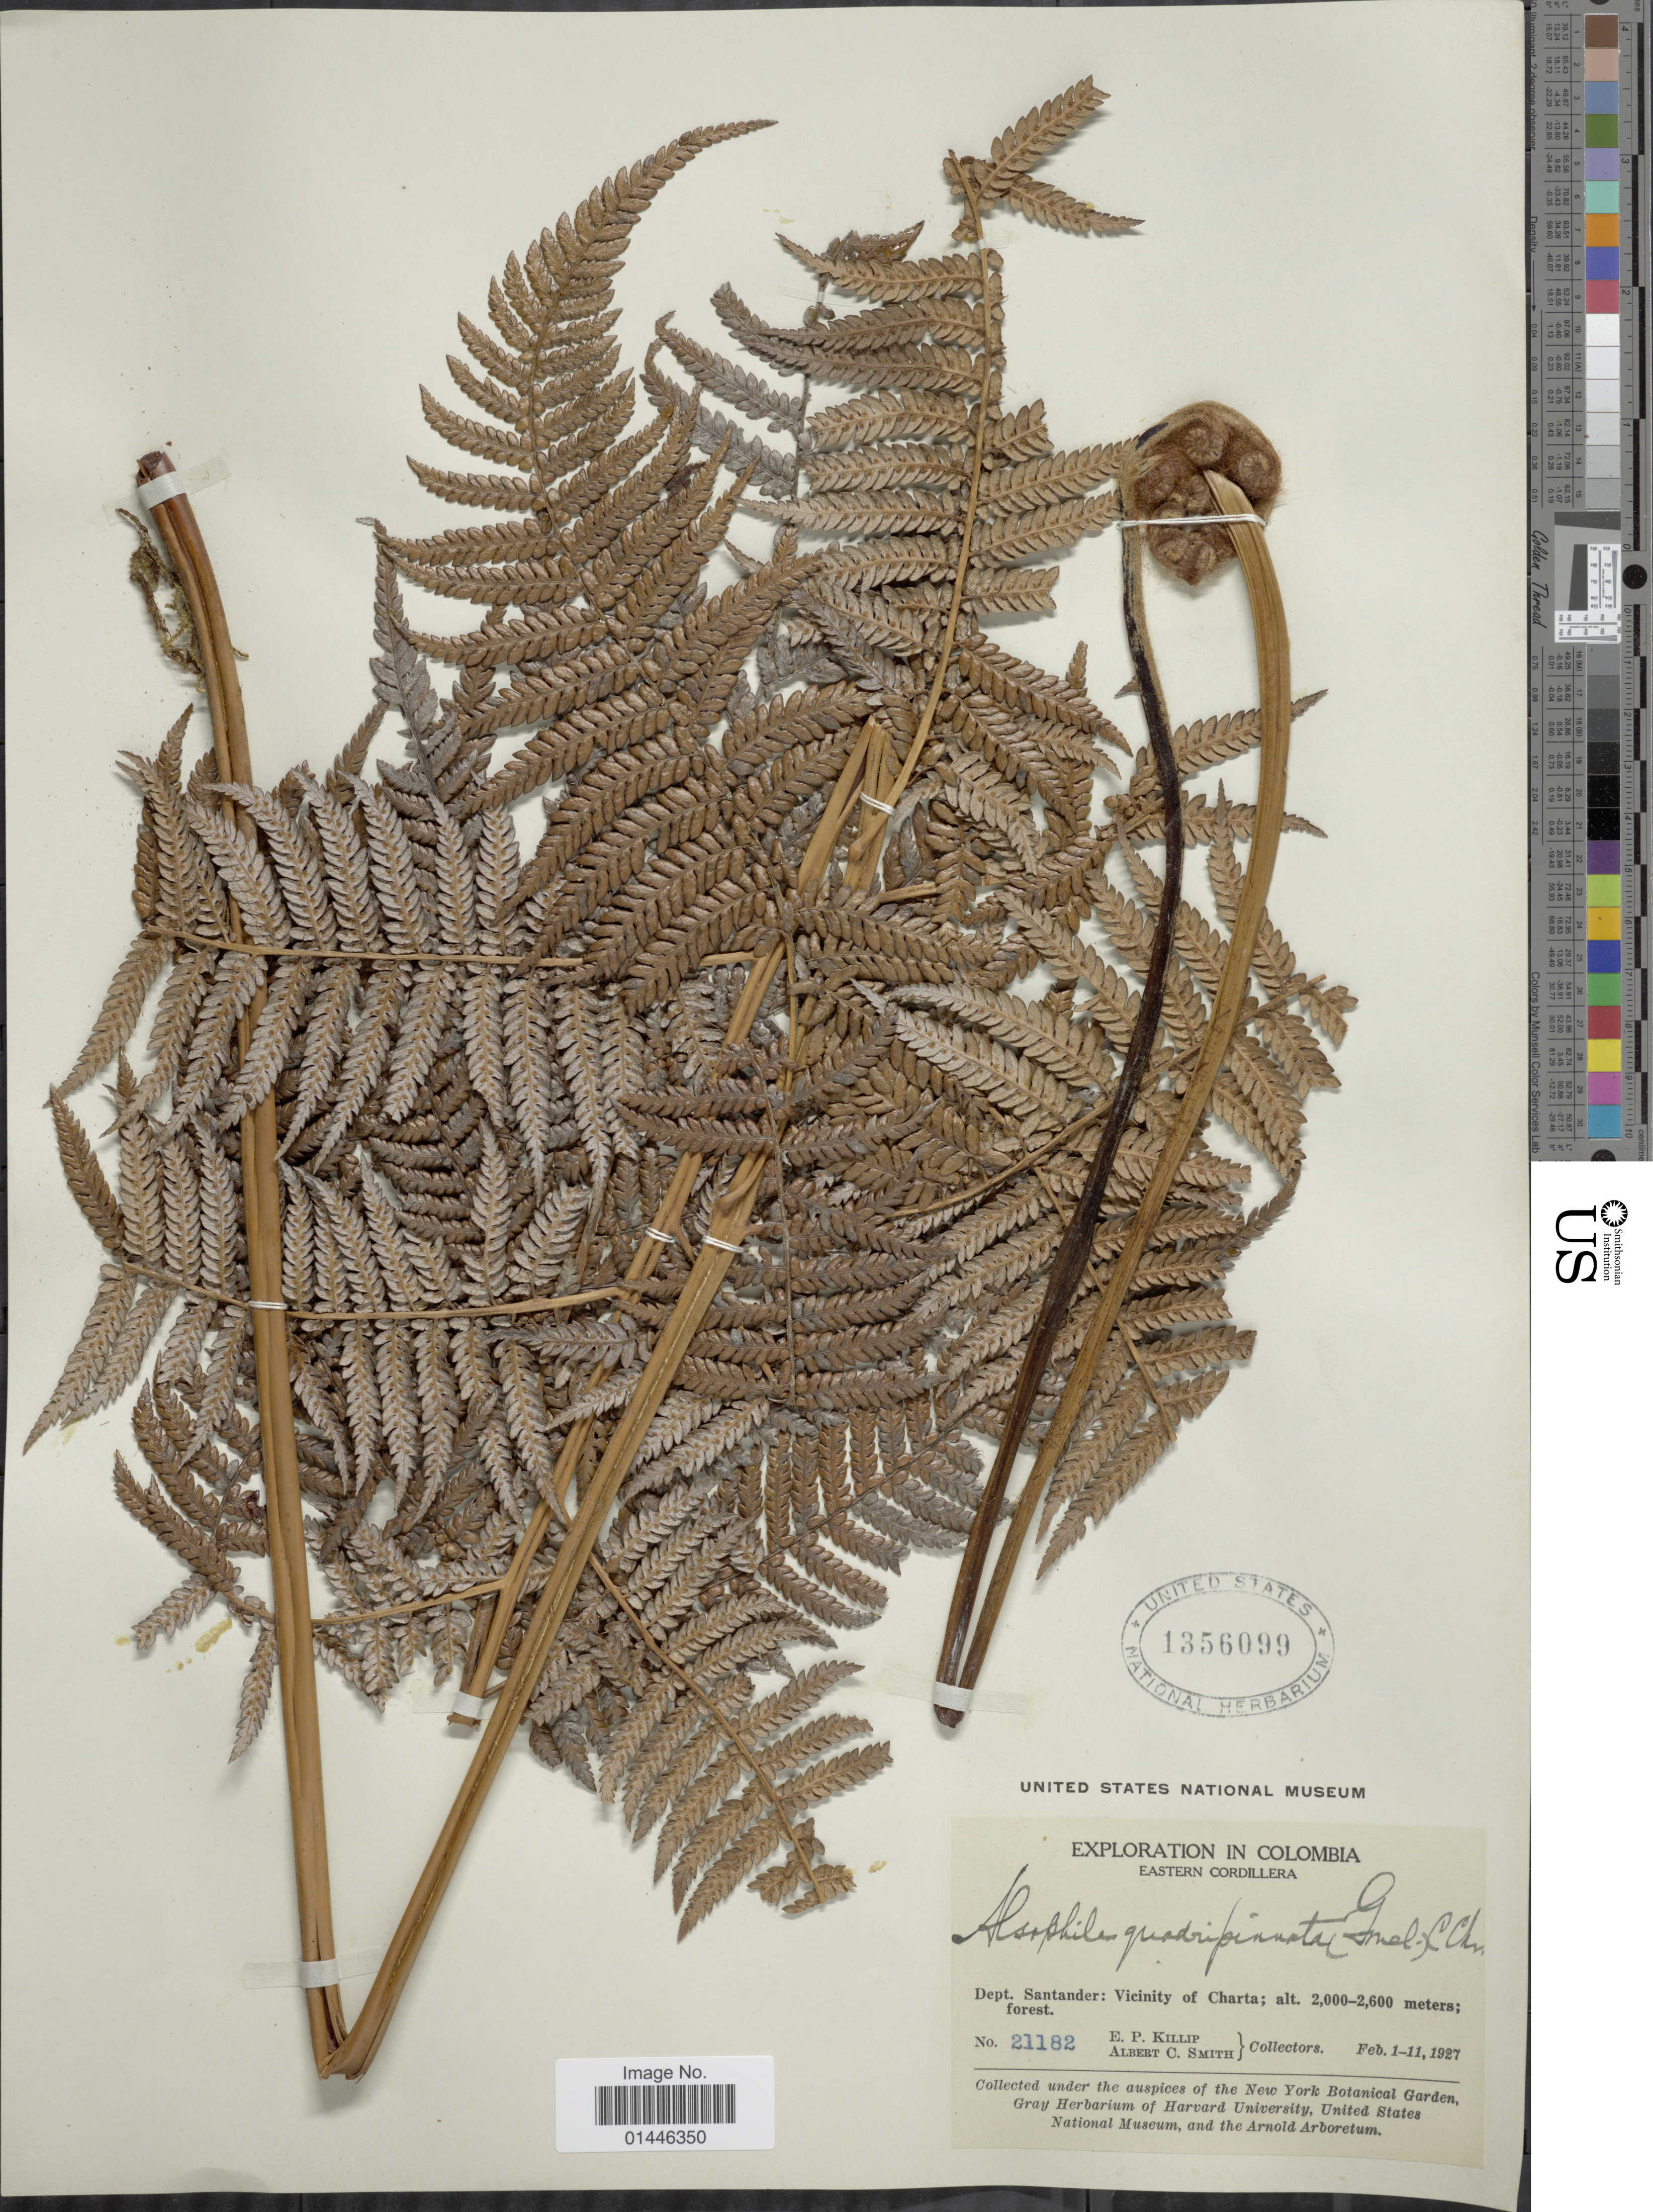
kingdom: Plantae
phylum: Tracheophyta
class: Polypodiopsida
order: Cyatheales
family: Dicksoniaceae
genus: Lophosoria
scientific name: Lophosoria quadripinnata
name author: (J.F. Gmel.) C. Chr.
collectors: E. P. Killip & A. C. Smith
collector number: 21182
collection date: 1927-02-01/1927-02-11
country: Colombia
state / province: Santander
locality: Vicinity of Charta. Eastern Cordillera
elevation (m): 2000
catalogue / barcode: US 1356099